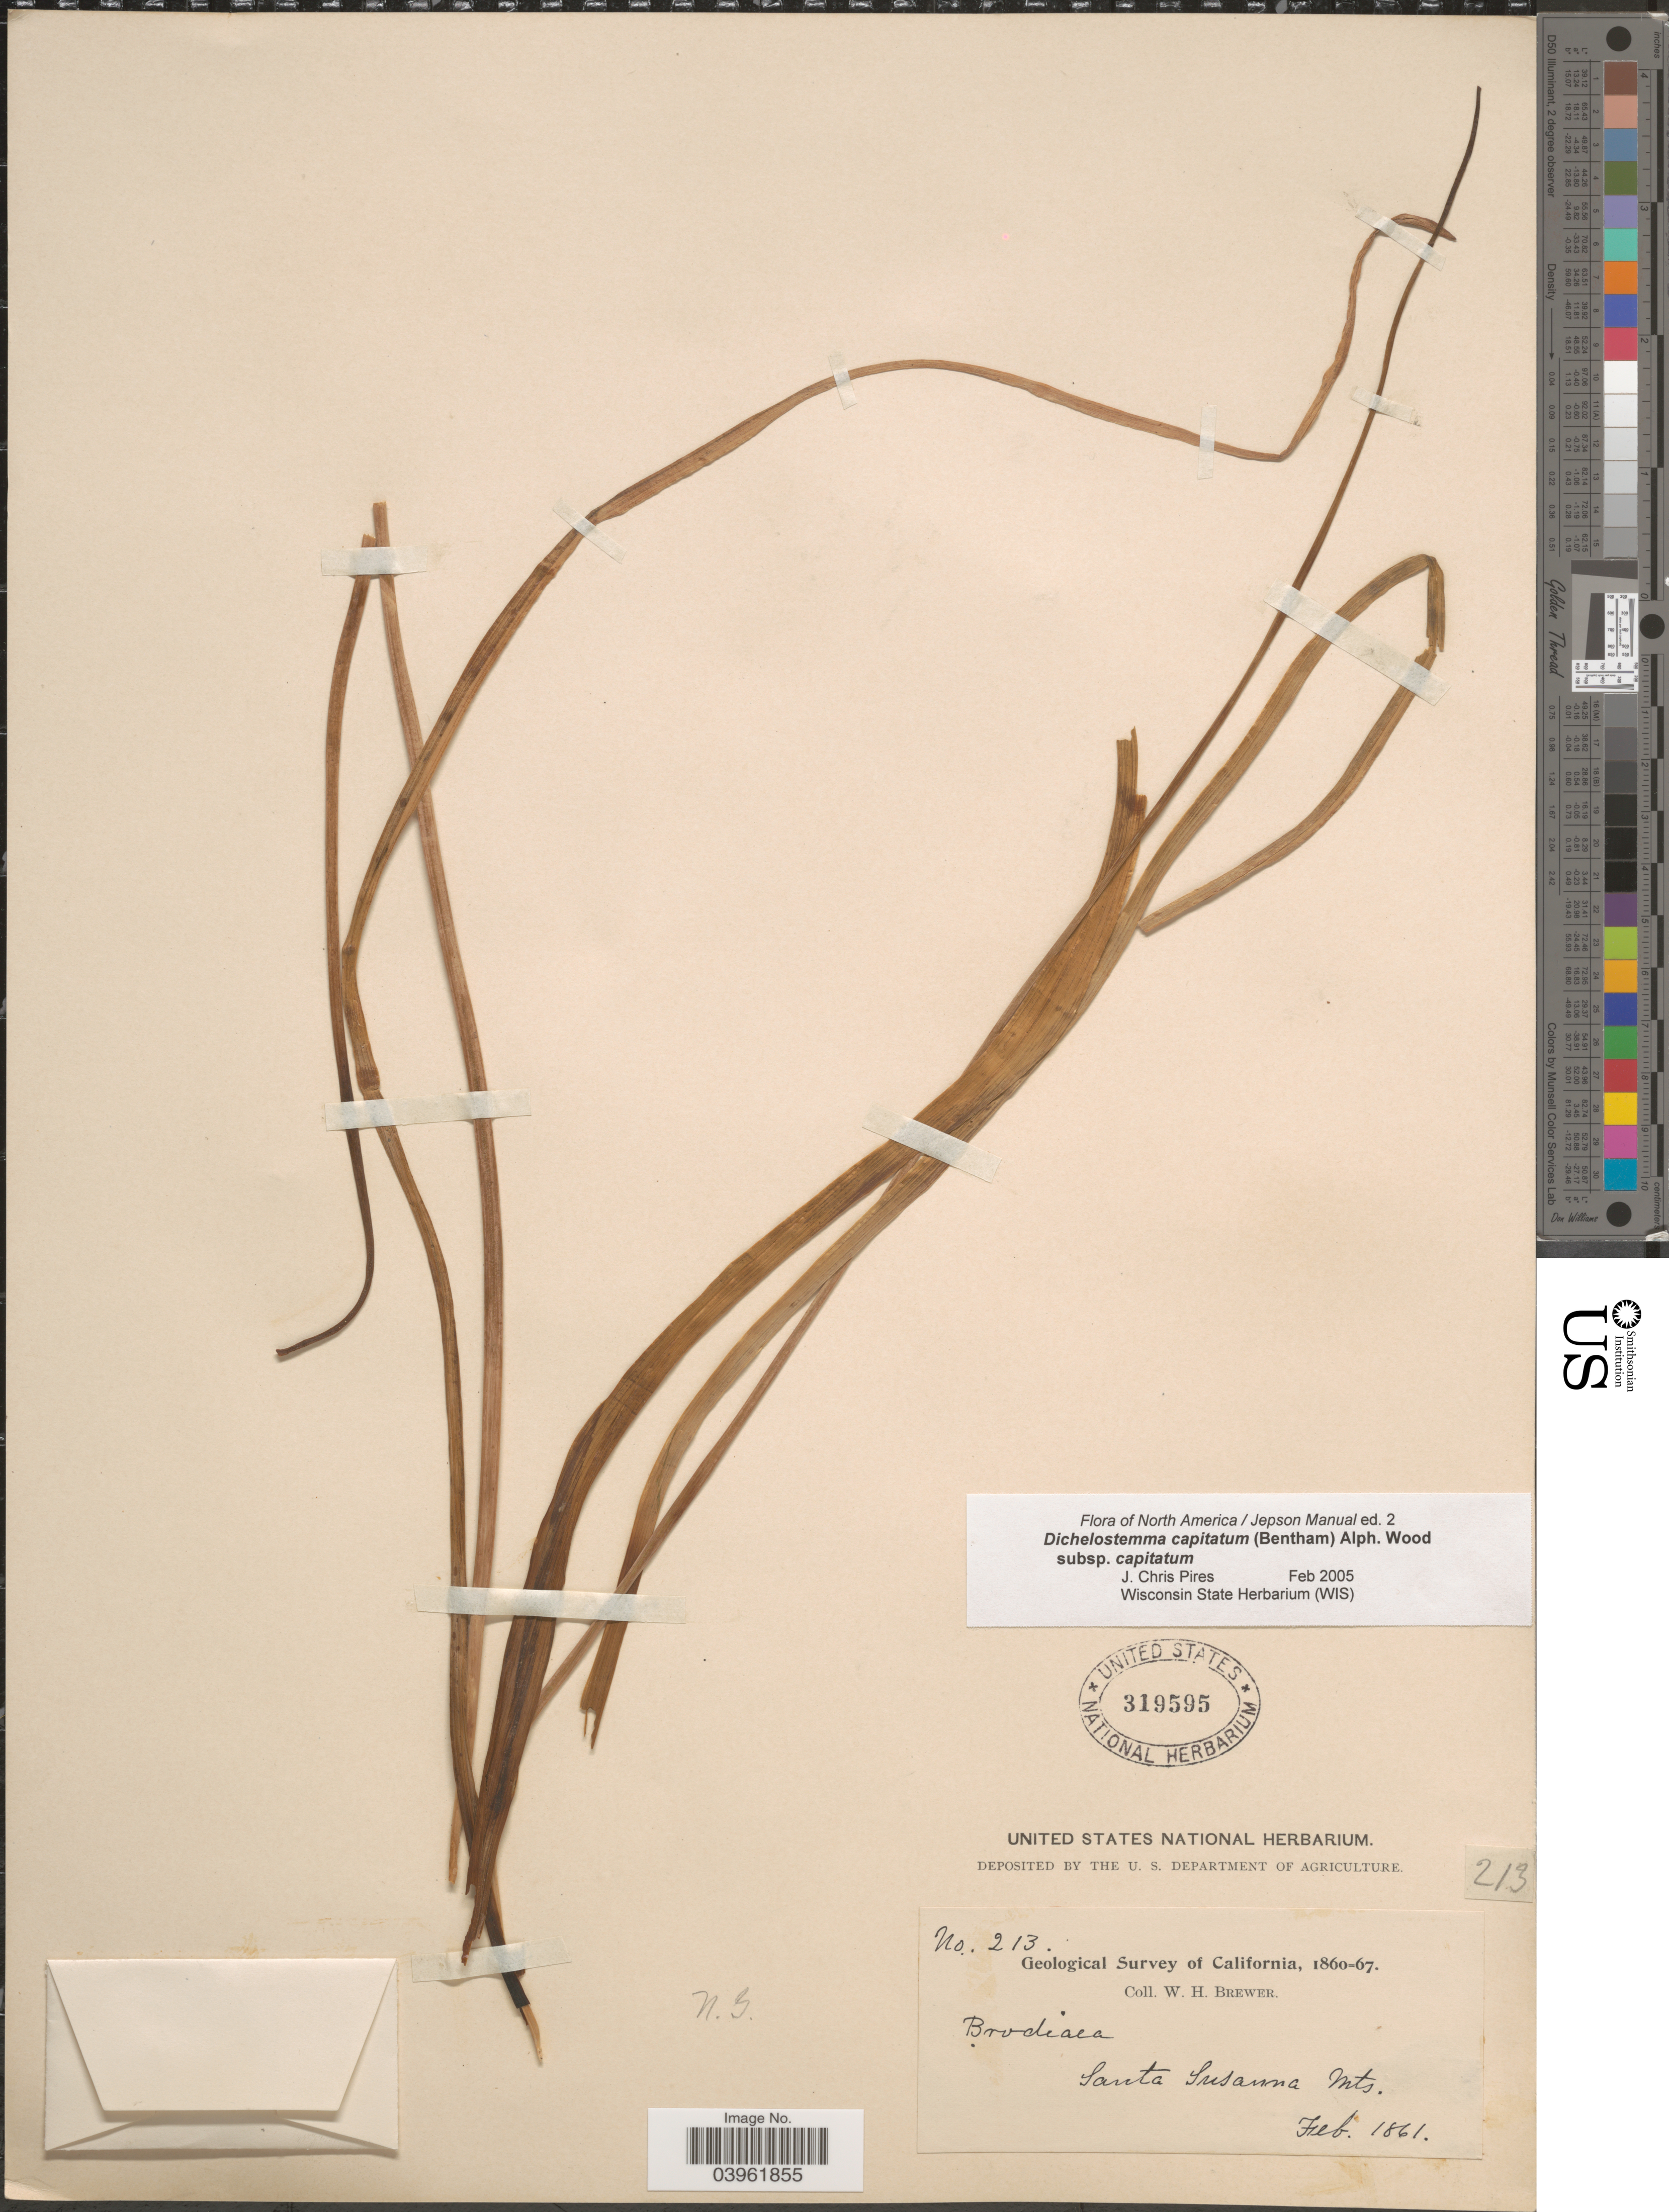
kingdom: Plantae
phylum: Tracheophyta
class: Liliopsida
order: Asparagales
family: Asparagaceae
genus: Dichelostemma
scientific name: Dichelostemma capitatum subsp. capitatum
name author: (Benth.) Alph. Wood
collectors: W. H. Brewer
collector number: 213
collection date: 1861-02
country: United States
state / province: California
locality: Santa Susanna Mts.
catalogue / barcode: US 319595